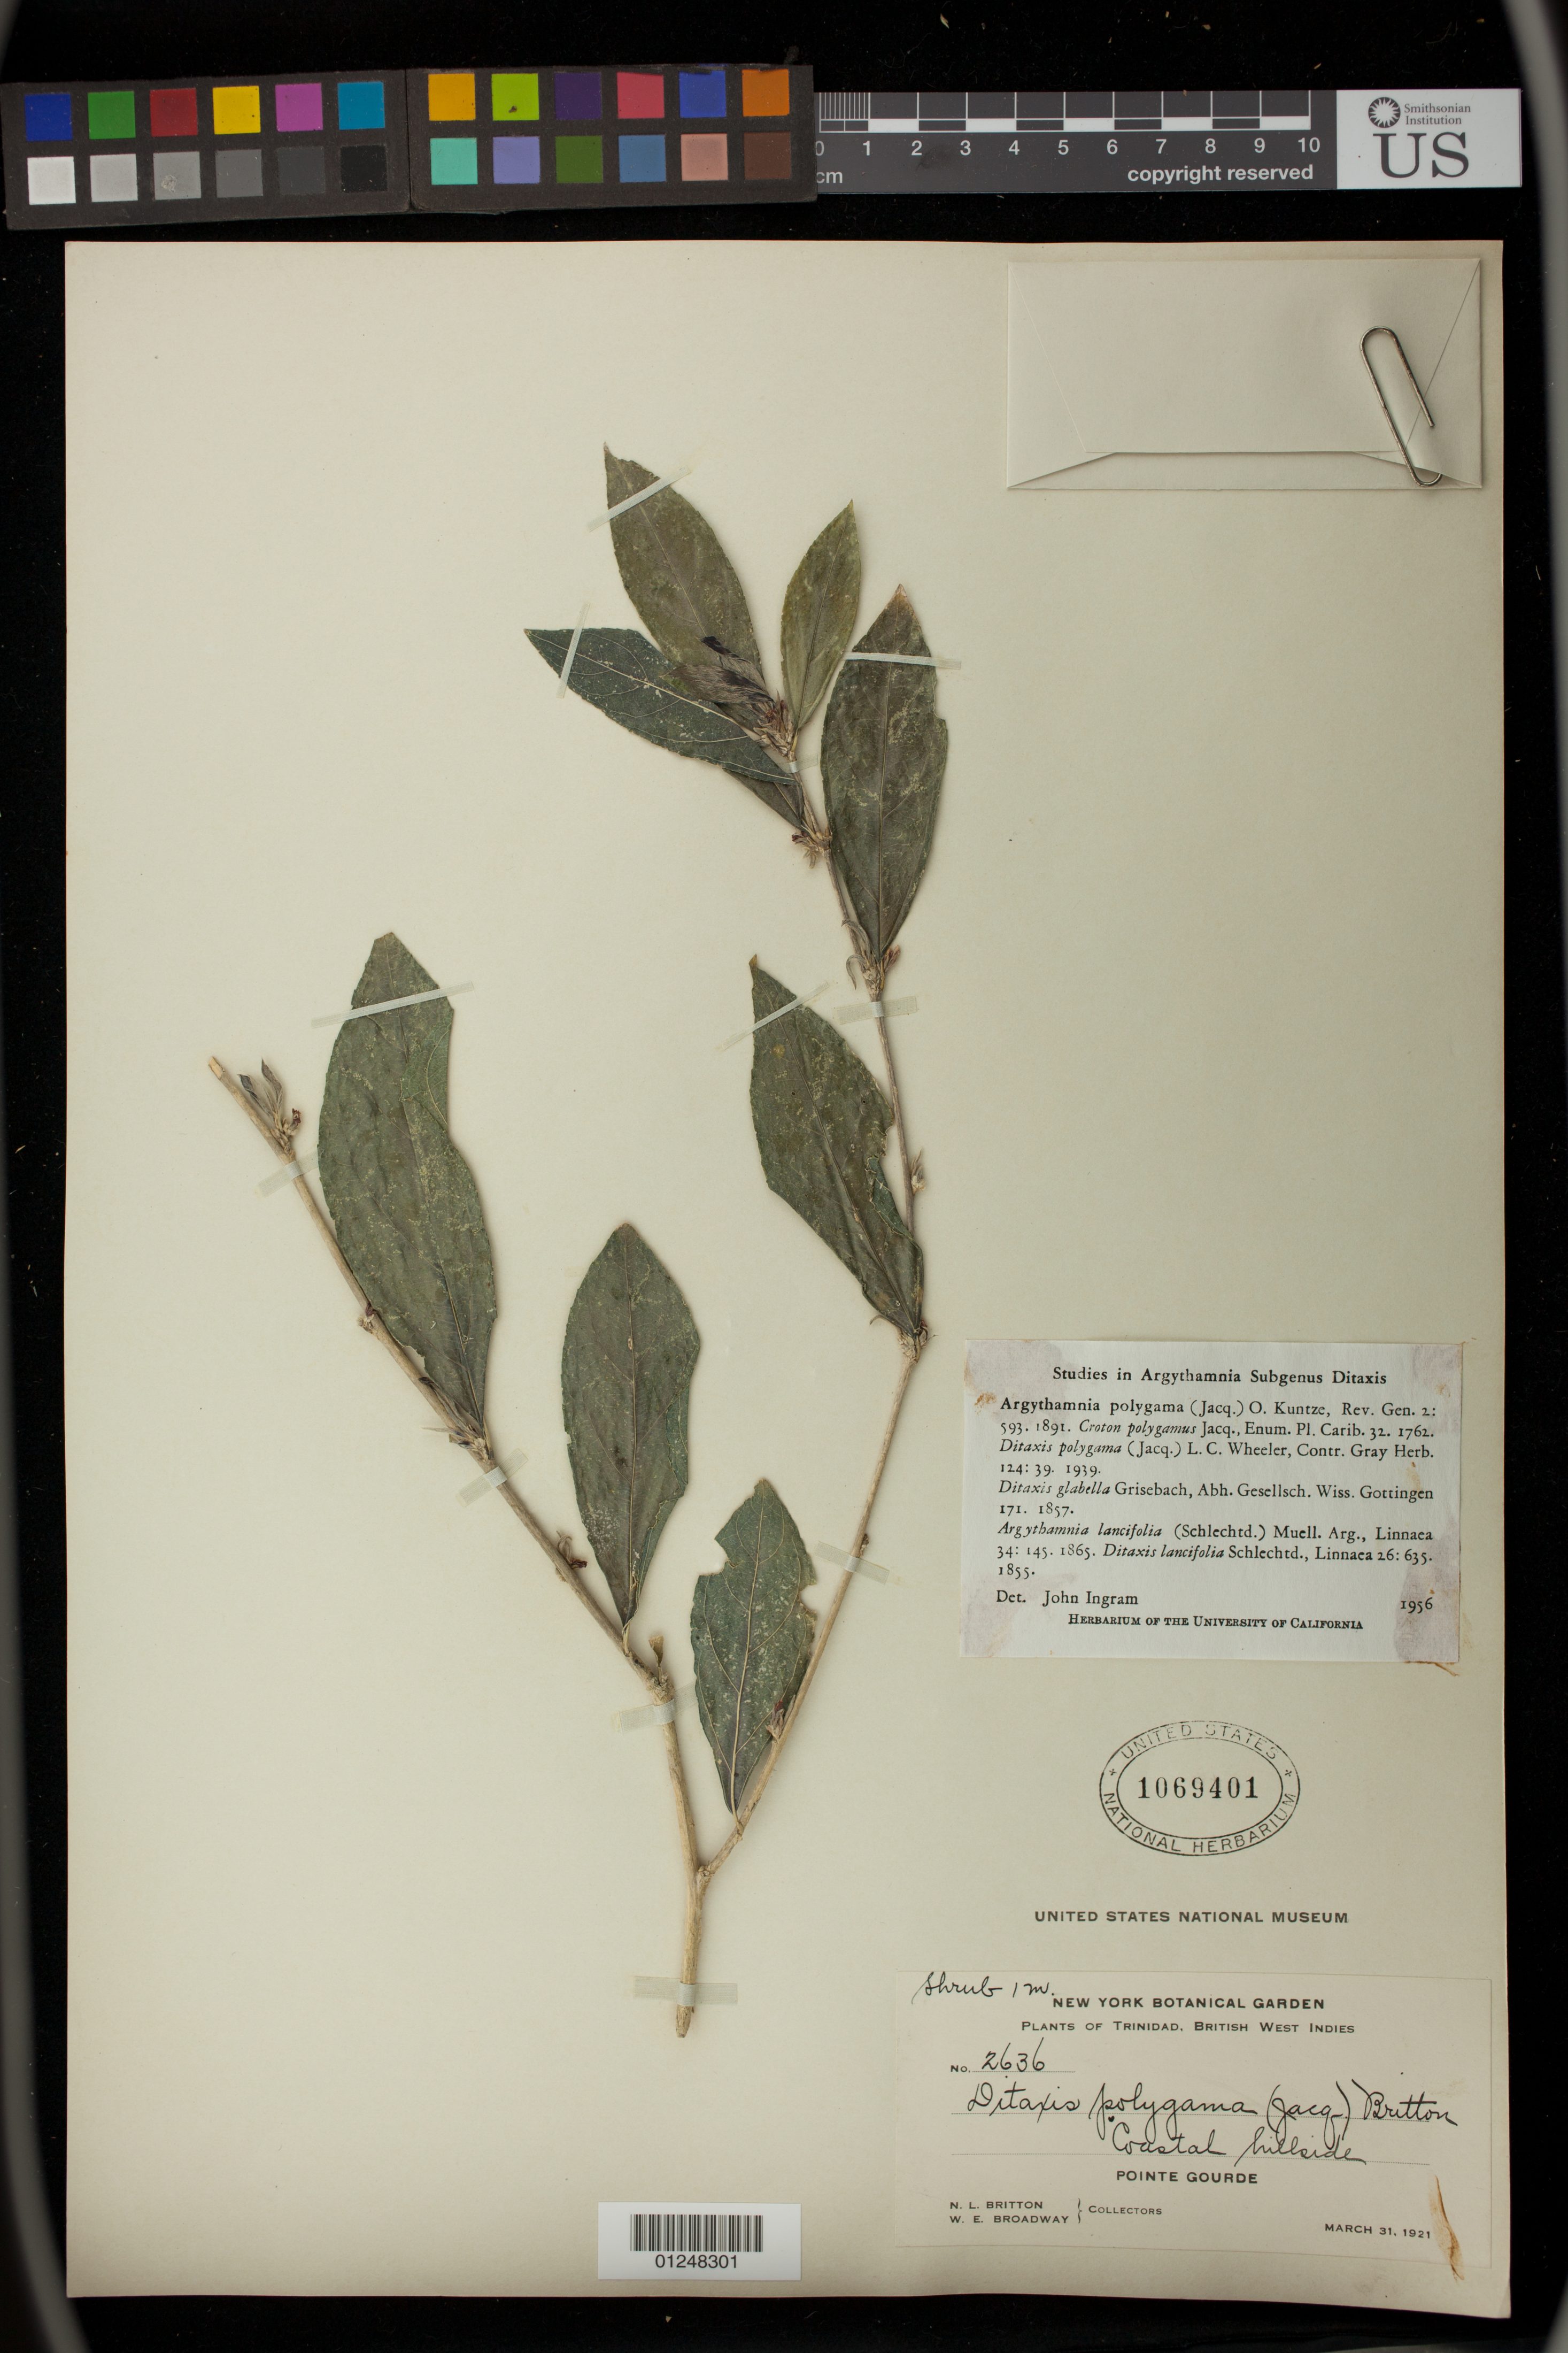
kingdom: Plantae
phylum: Tracheophyta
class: Magnoliopsida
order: Malpighiales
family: Euphorbiaceae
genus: Argythamnia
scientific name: Argythamnia polygama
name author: (Jacq.) Kuntze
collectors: N. Britton & W. E. Broadway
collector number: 2636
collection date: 1921-03-31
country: Trinidad and Tobago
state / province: Diego Martin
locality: Coastal hillside. Pointe Gourde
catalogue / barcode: US 1069401